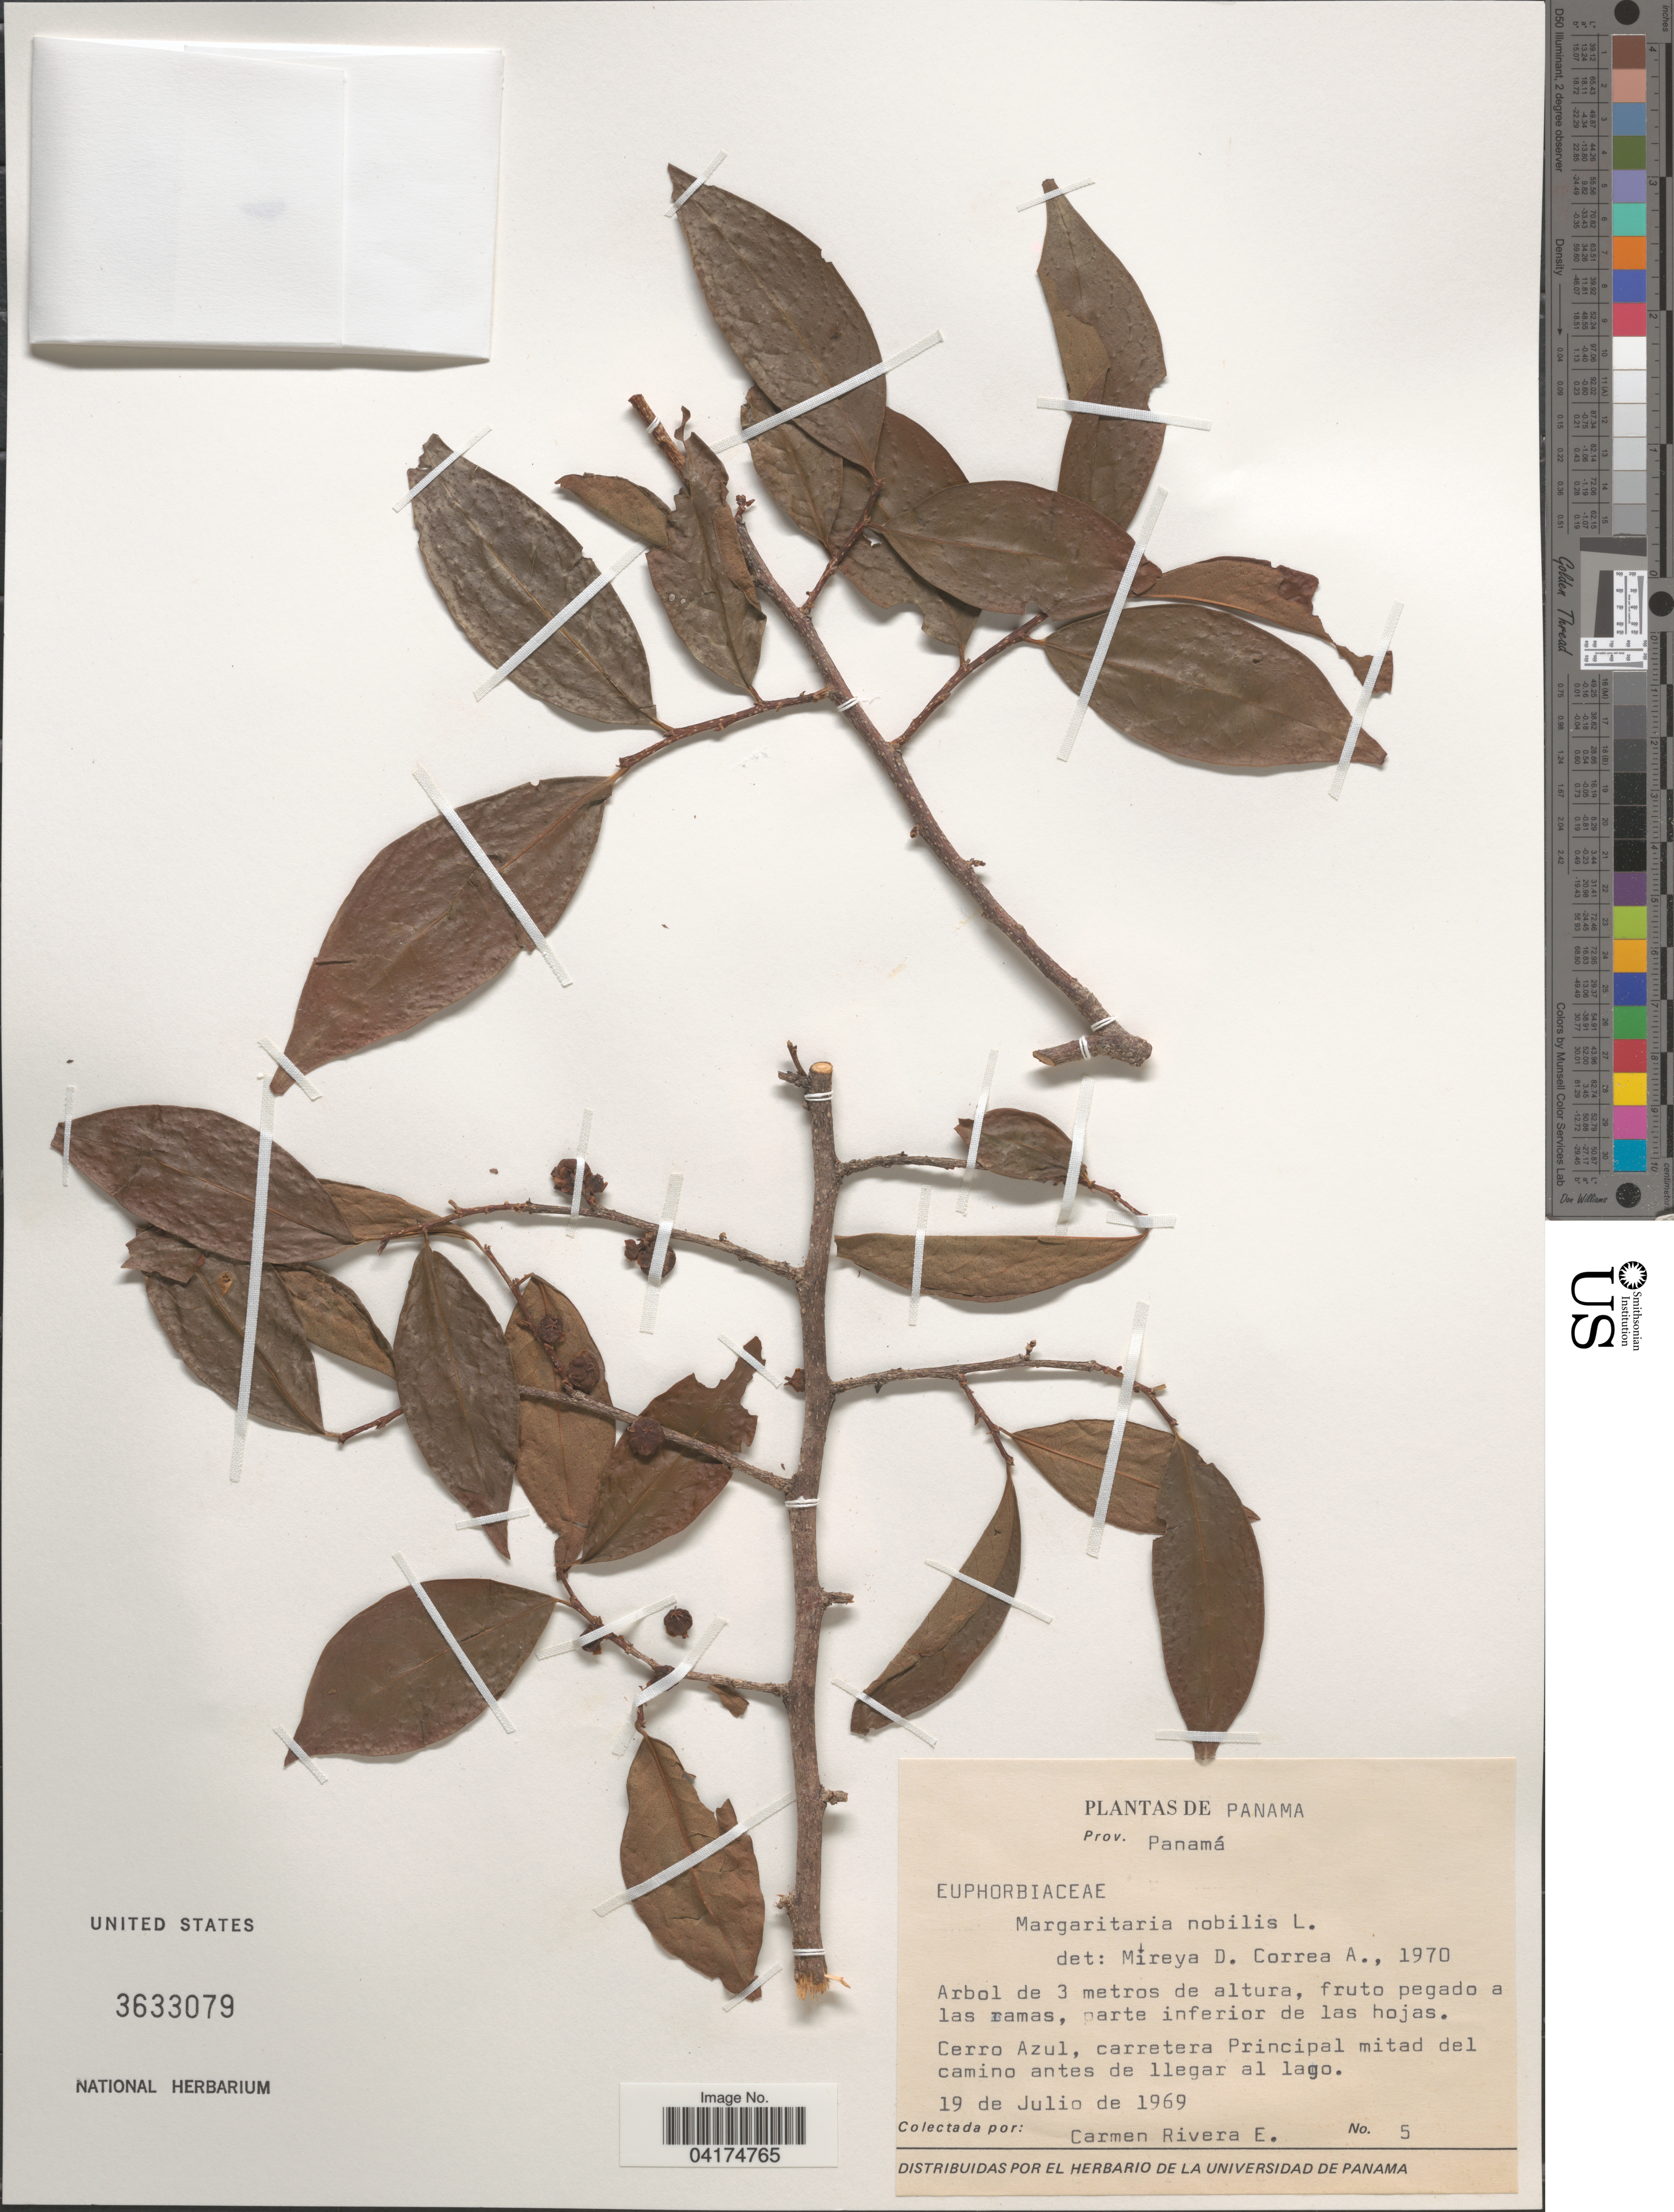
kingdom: Plantae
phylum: Tracheophyta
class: Magnoliopsida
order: Malpighiales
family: Phyllanthaceae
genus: Margaritaria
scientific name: Margaritaria nobilis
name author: L. f.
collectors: C. Rivera E.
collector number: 5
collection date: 1969-07-19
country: Panama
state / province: Panamá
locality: Cerro Azul, carretera Principal mitad del Camino antes de llegar al lago.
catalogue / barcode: US 3633079